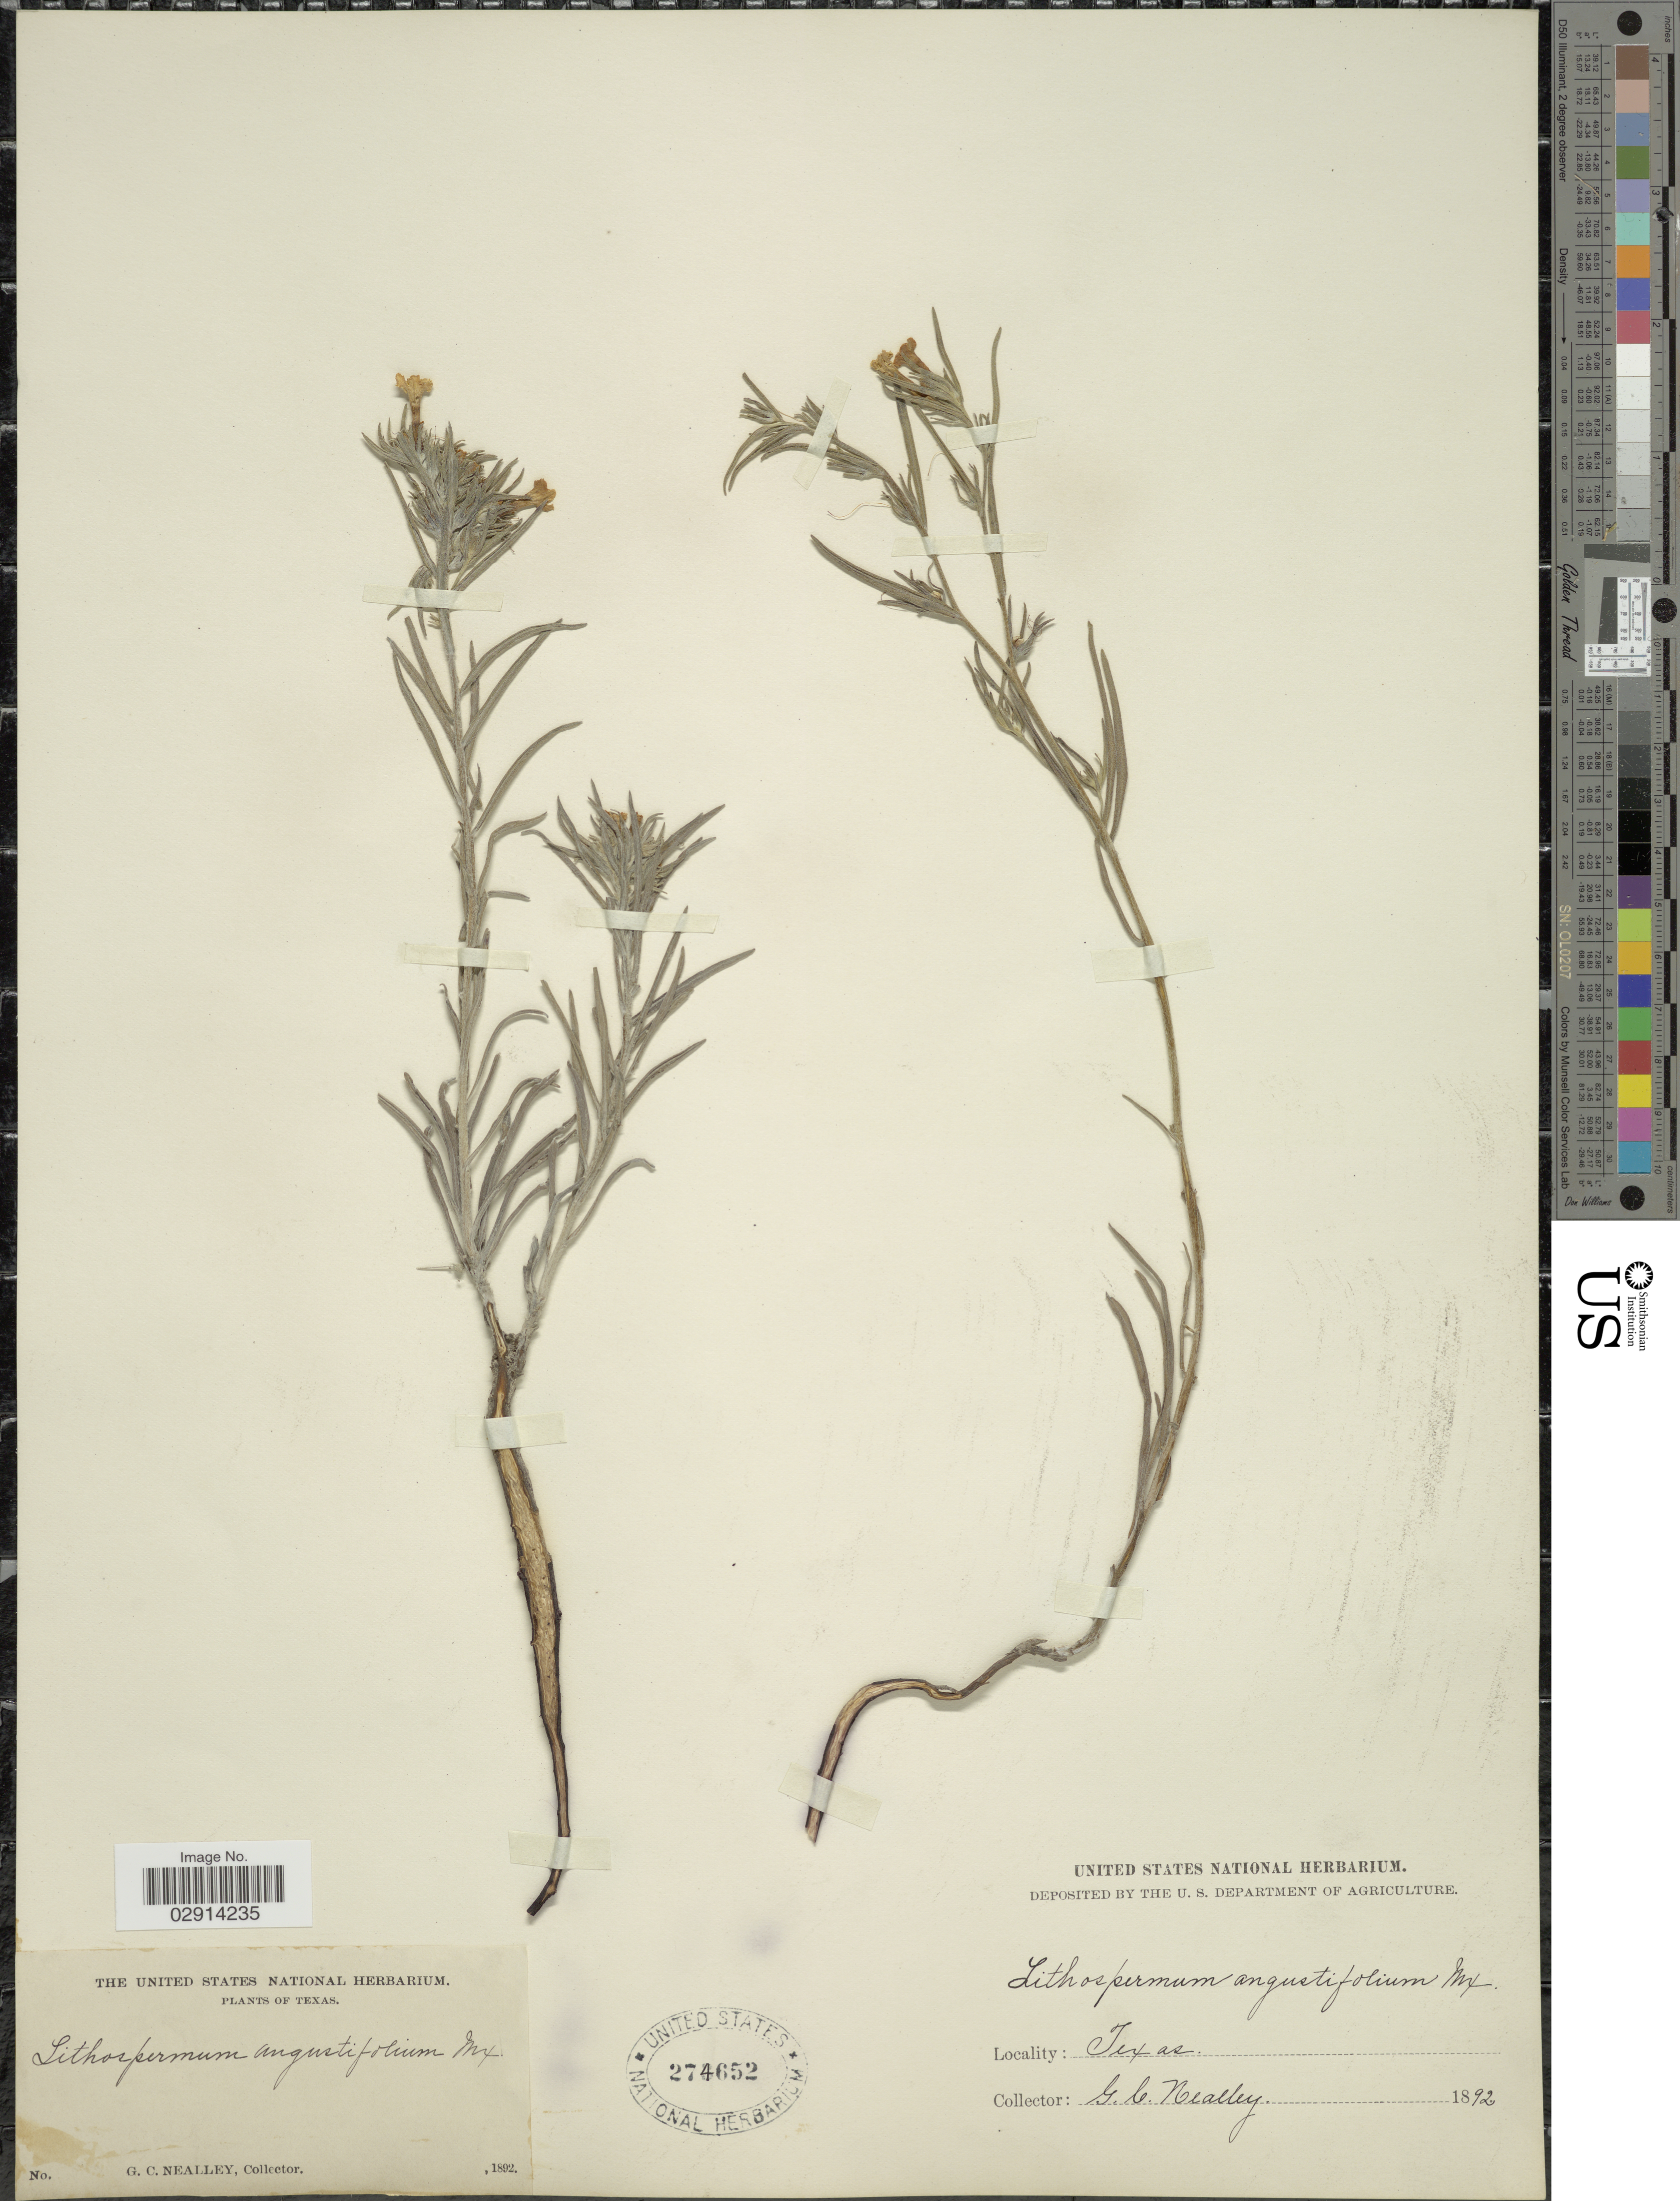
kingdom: Plantae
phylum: Tracheophyta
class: Magnoliopsida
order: Boraginales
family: Boraginaceae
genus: Lithospermum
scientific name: Lithospermum incisum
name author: Lehm.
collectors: G. C. Nealley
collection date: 1892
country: United States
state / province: Texas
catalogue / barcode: US 274652